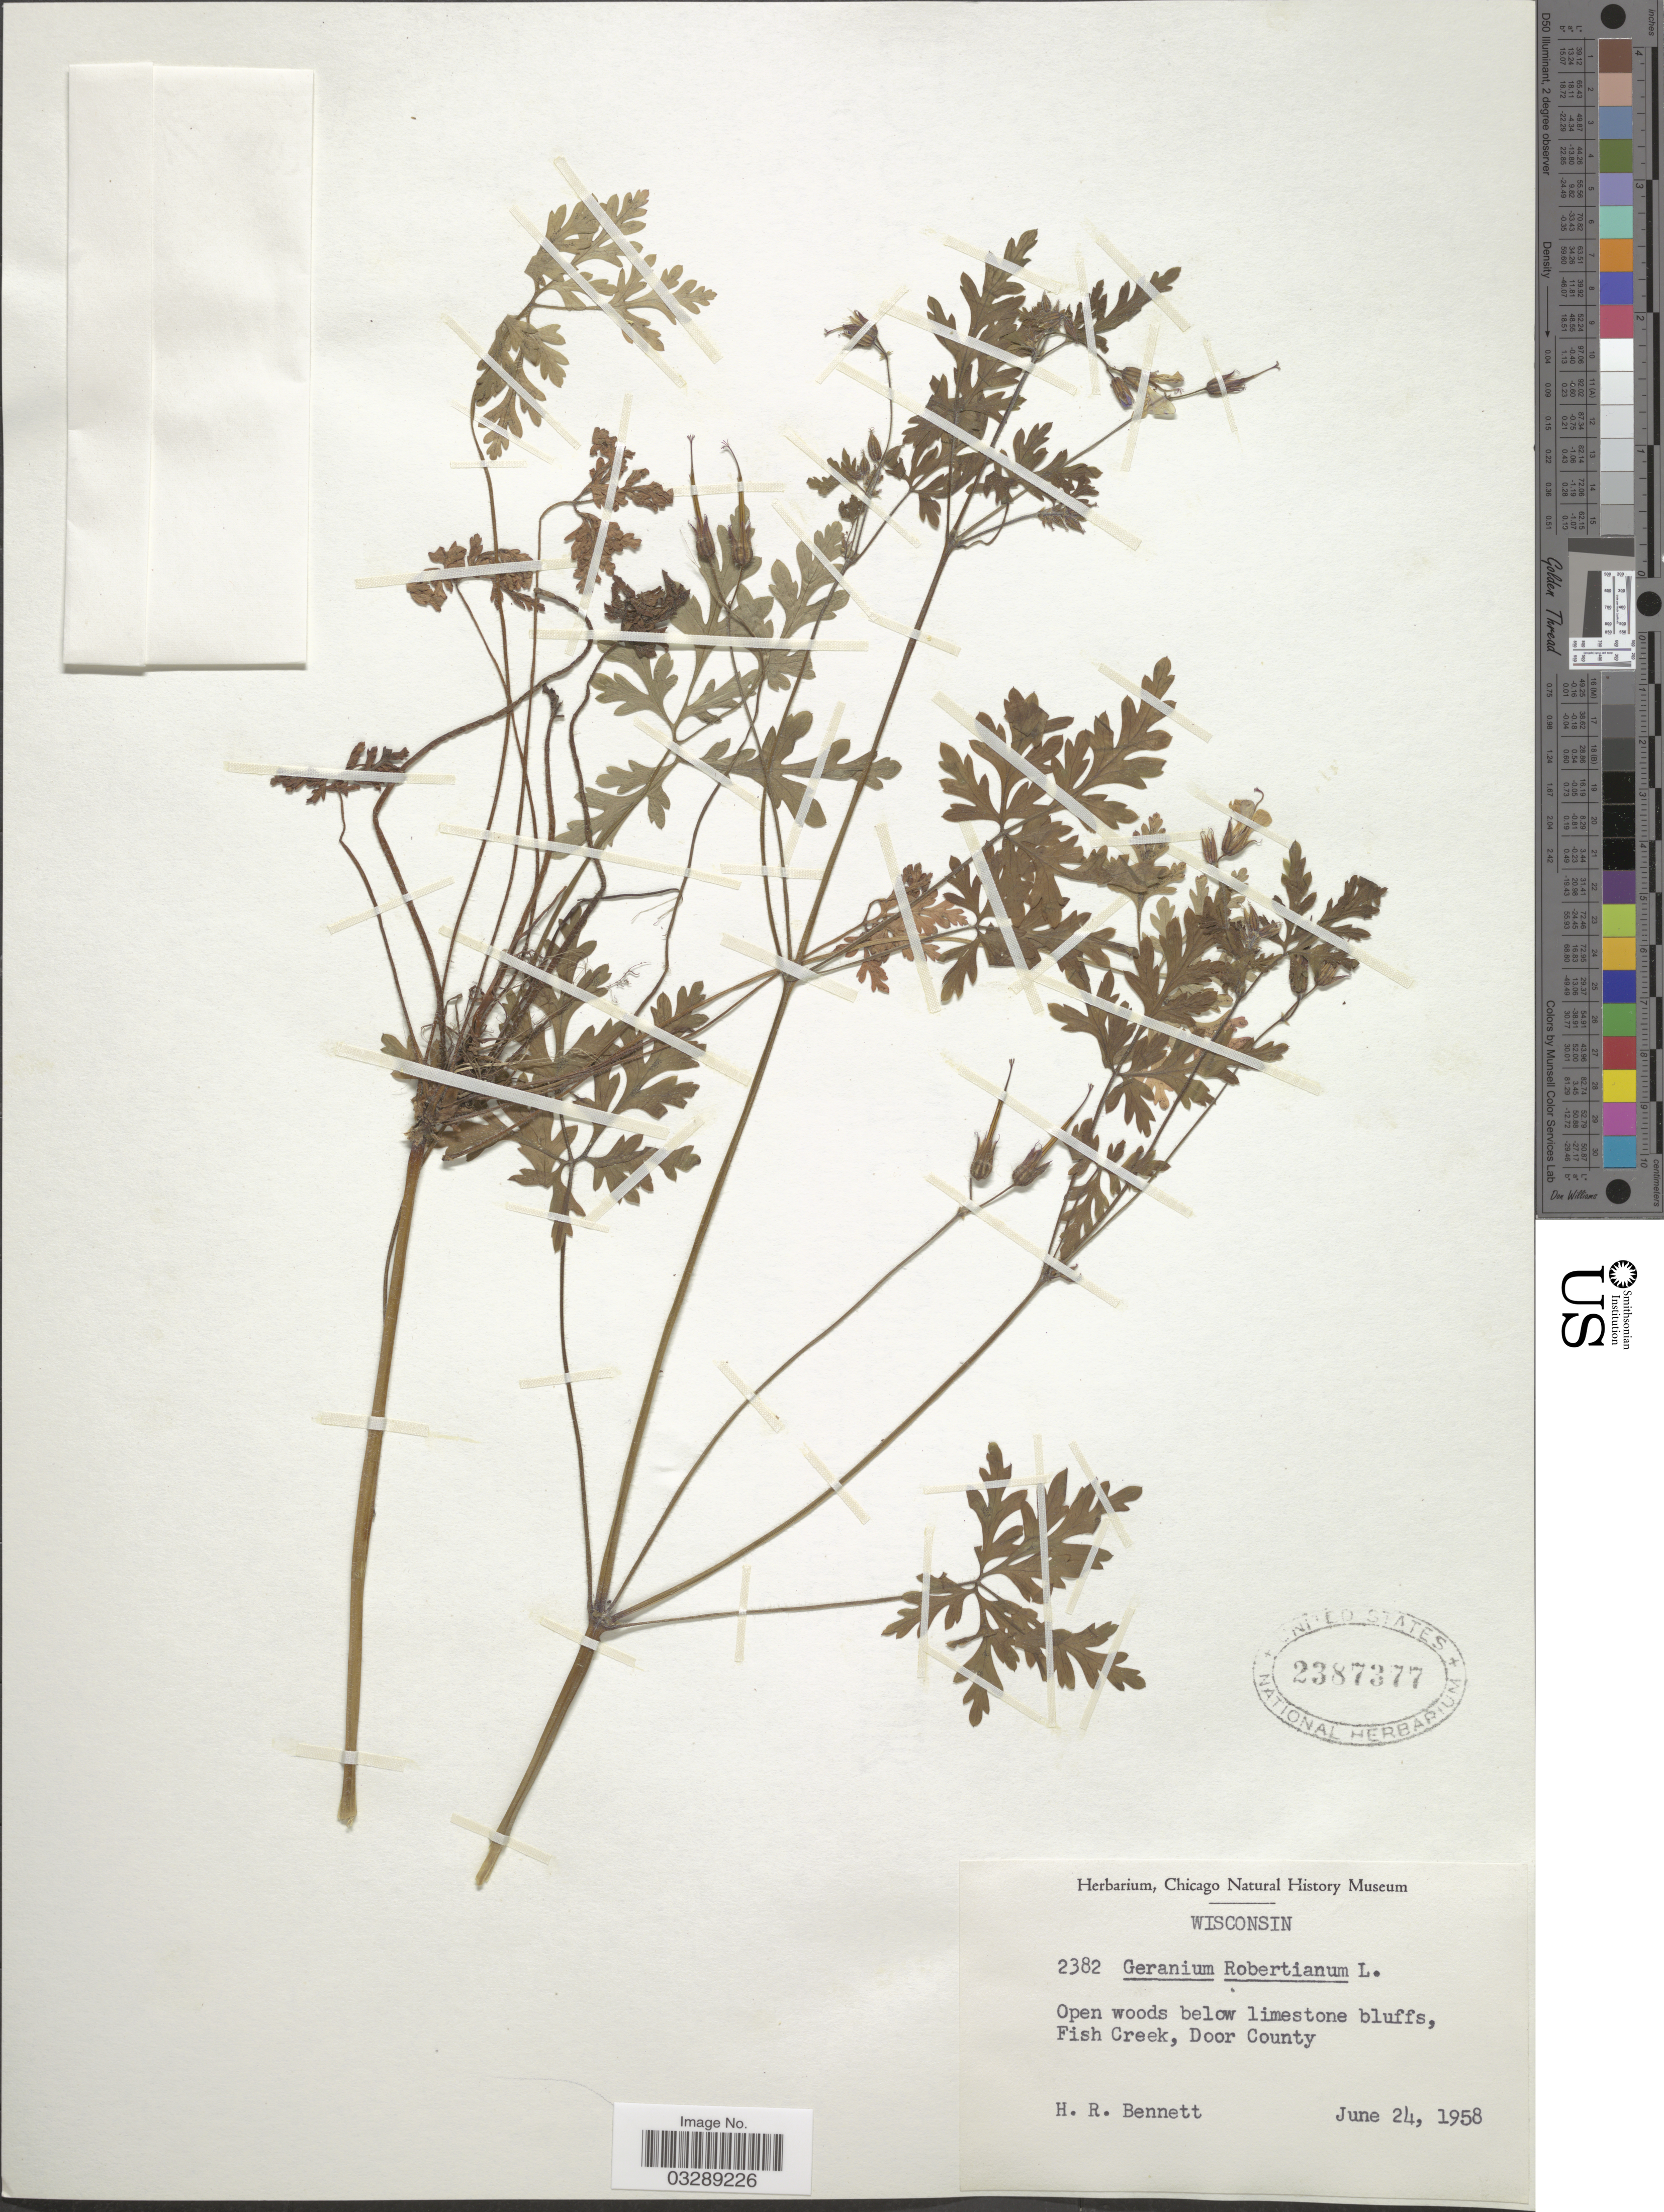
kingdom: Plantae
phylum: Tracheophyta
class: Magnoliopsida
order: Geraniales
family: Geraniaceae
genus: Geranium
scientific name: Geranium robertianum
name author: L.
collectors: H. R. Bennett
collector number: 2382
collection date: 1958-06-24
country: United States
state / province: Wisconsin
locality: Fish Creek, Door County.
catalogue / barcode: US 2387377